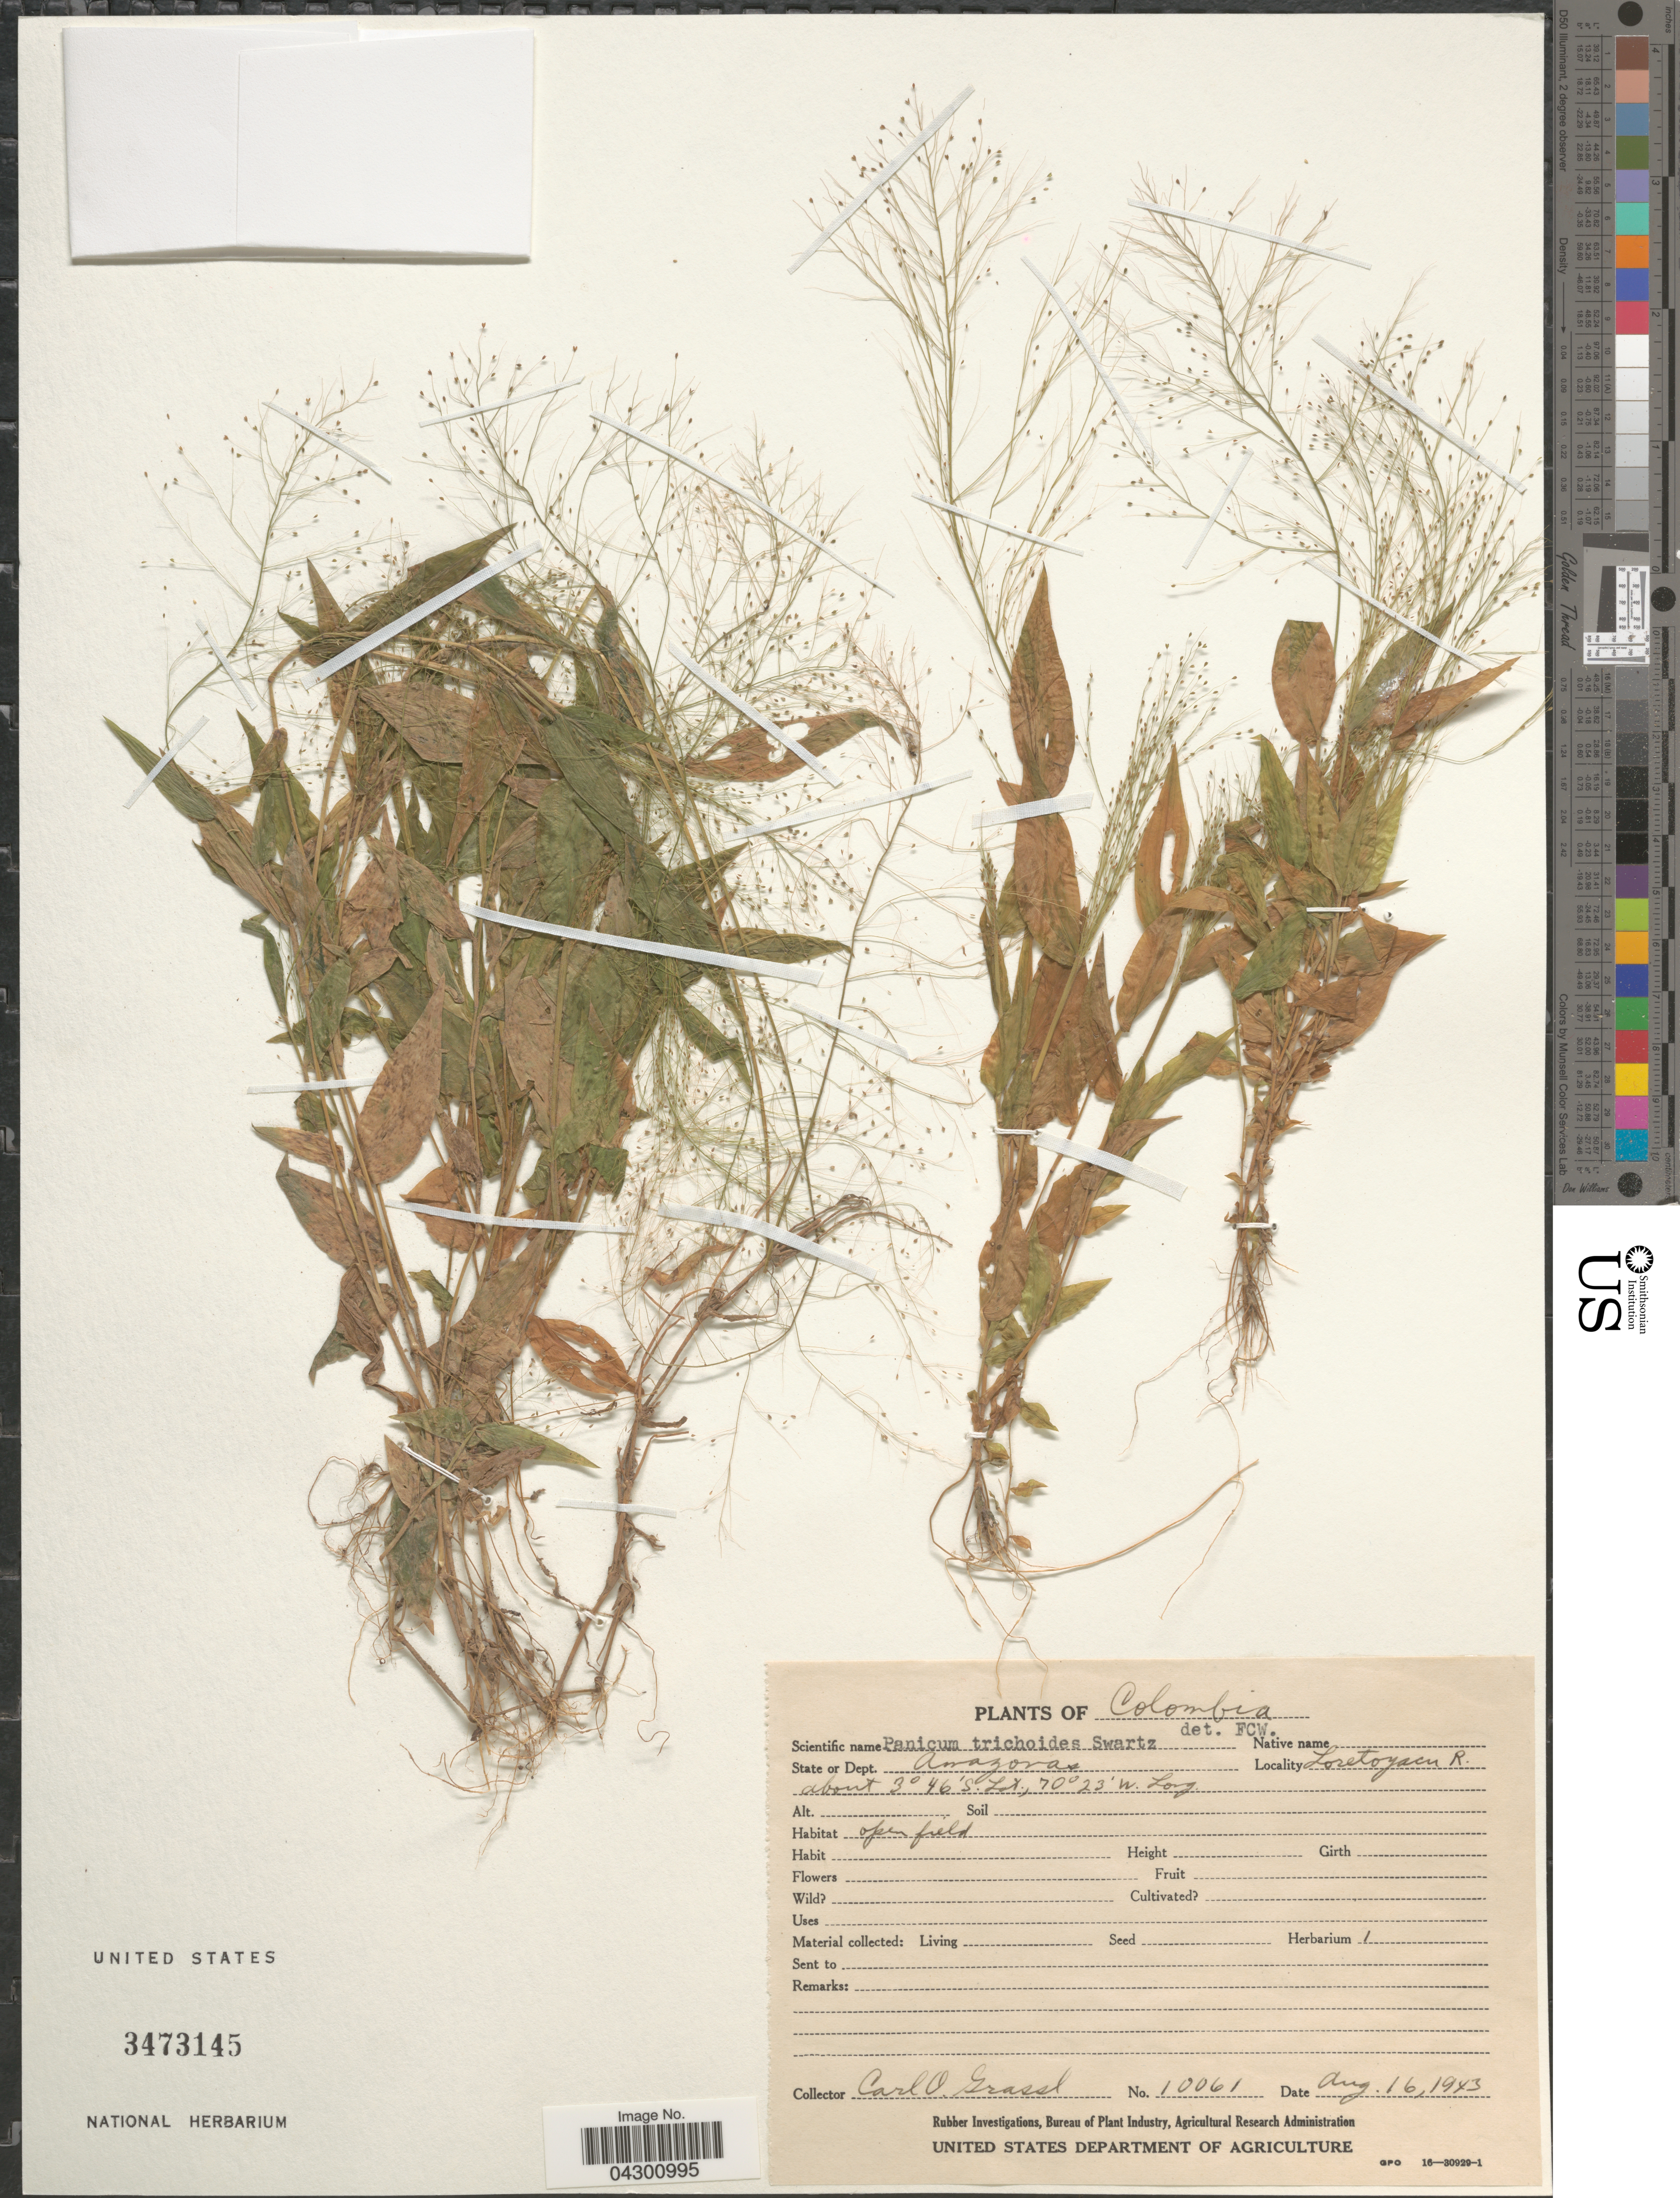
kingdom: Plantae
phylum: Tracheophyta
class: Liliopsida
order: Poales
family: Poaceae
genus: Panicum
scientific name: Panicum trichoides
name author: Sw.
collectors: C. Grassl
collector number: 10061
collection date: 1943-08-16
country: Colombia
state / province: Amazônas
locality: State or Dept. Amazonas. Loretoyacu R.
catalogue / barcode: US 3473145